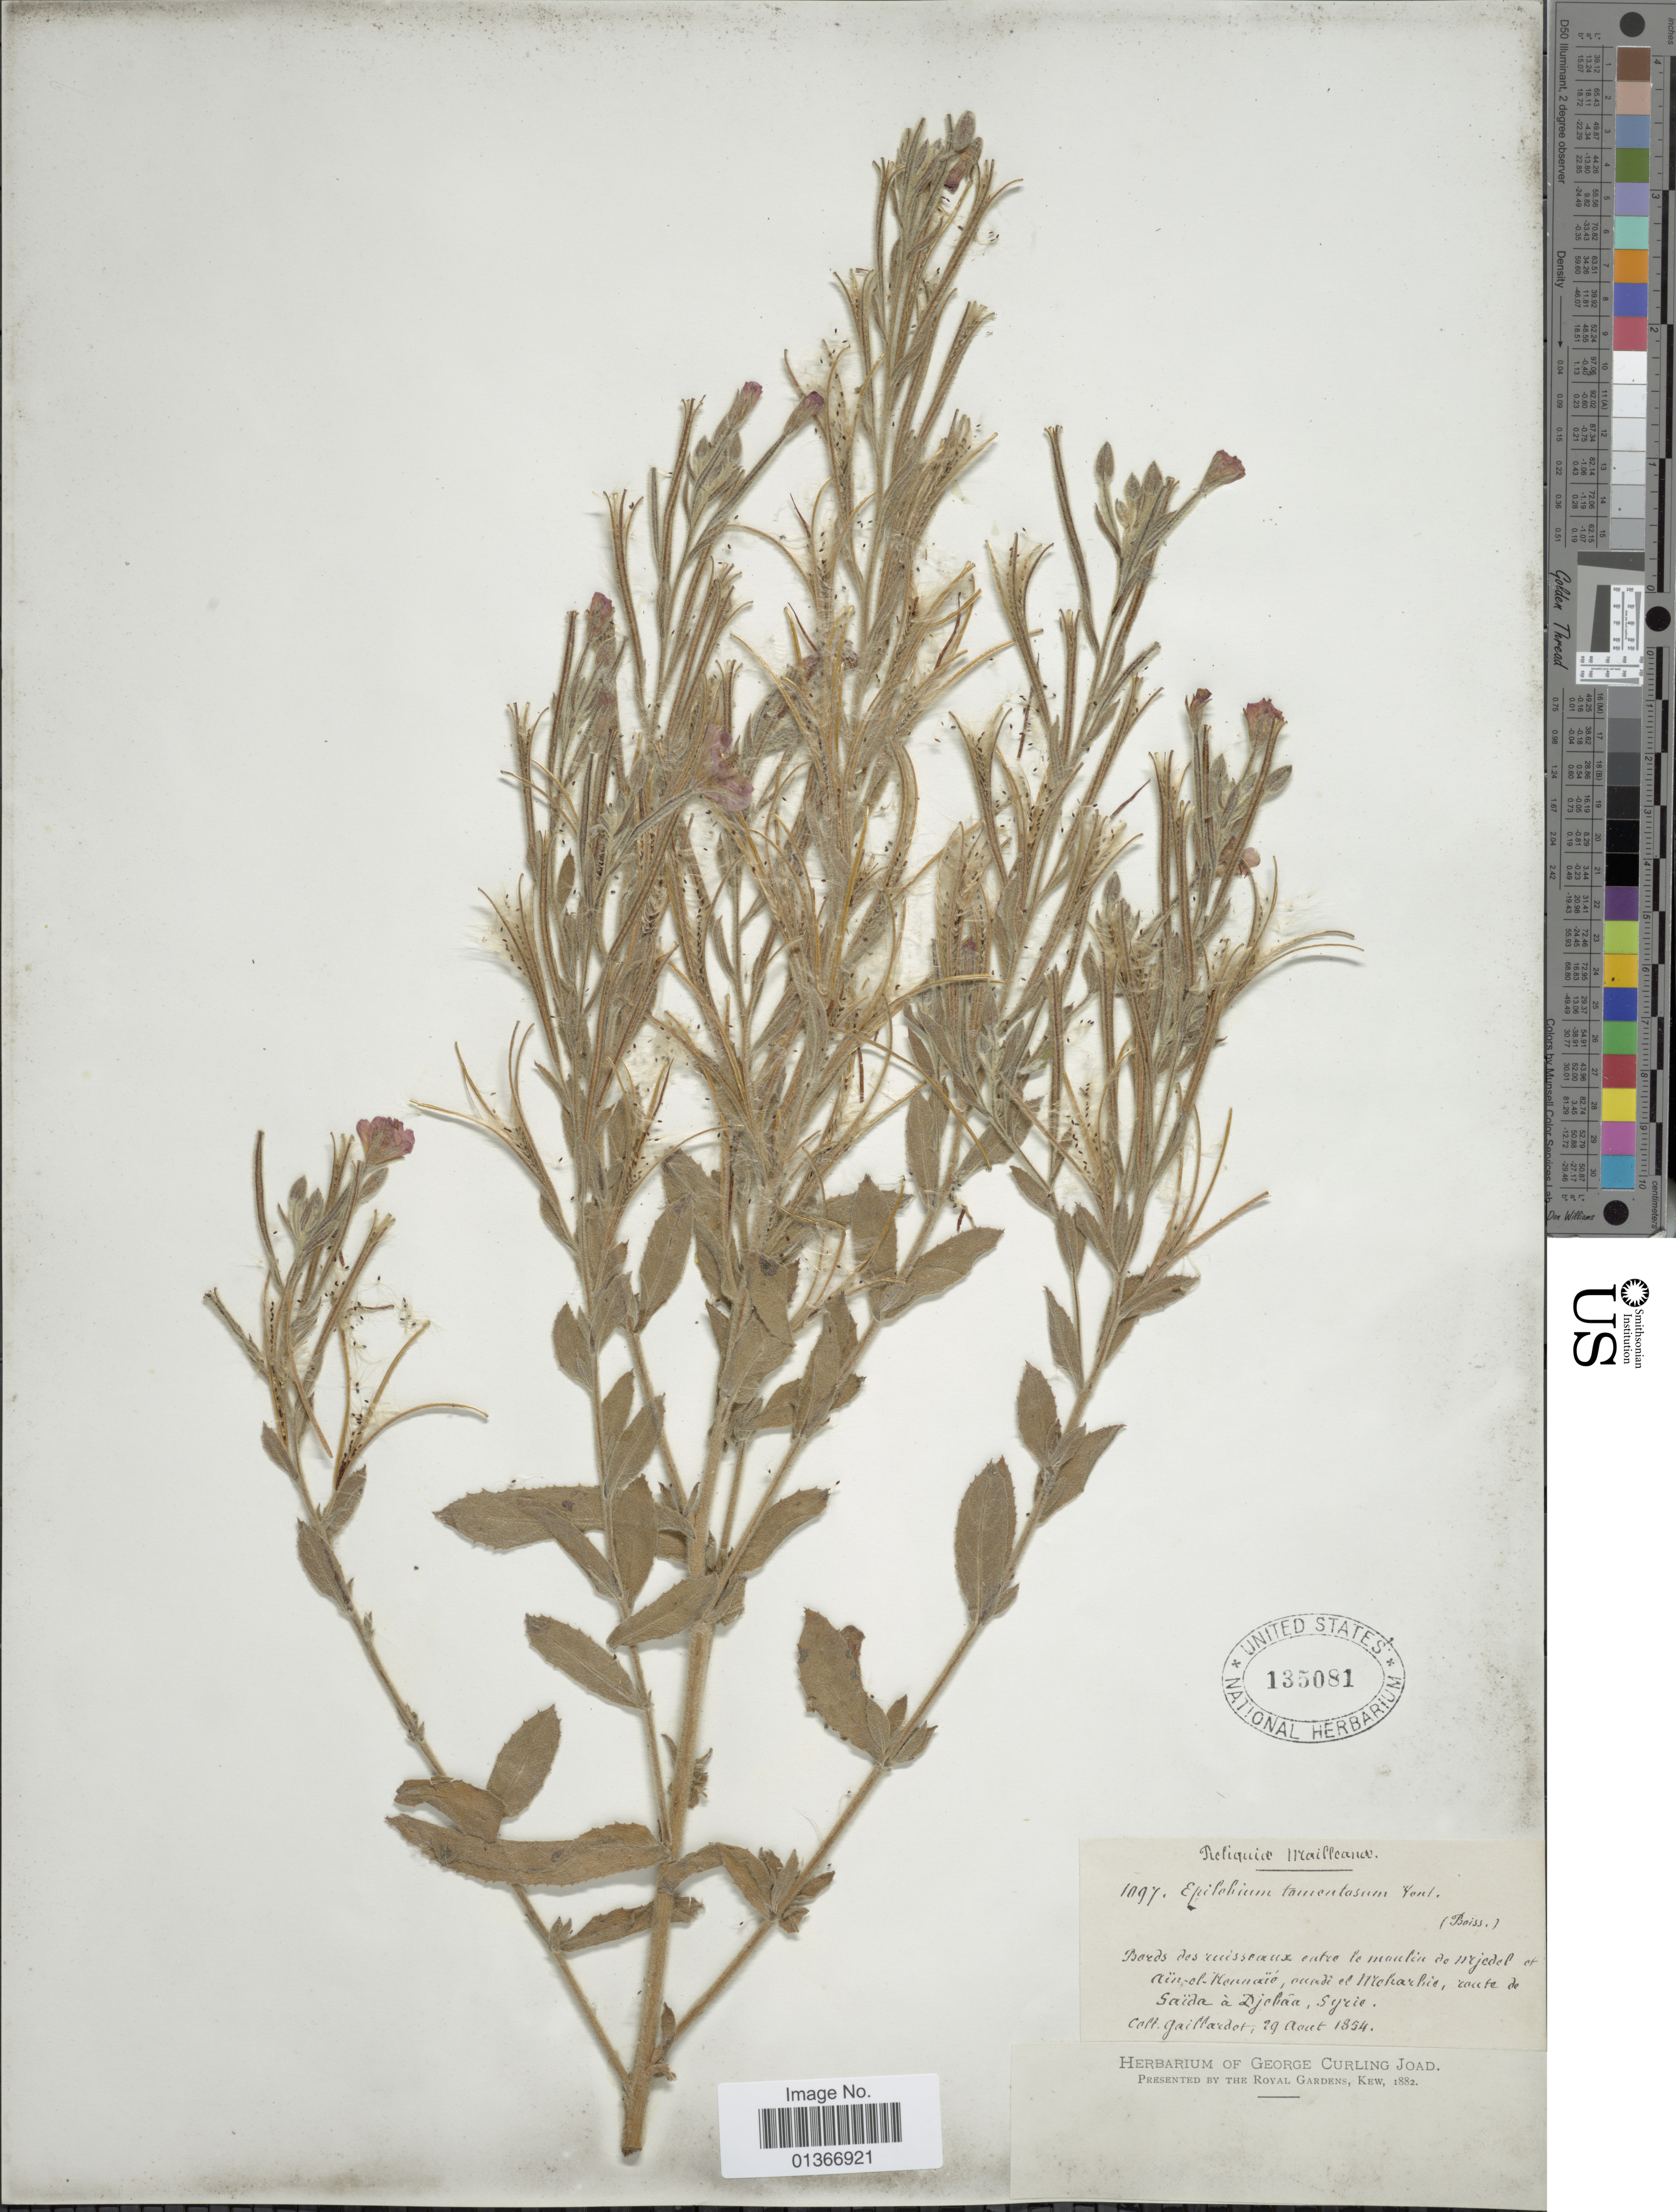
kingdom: Plantae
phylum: Tracheophyta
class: Magnoliopsida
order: Myrtales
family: Onagraceae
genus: Epilobium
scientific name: Epilobium hirsutum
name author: L.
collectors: Gaillardot, --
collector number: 1097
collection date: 1854-08-29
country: Syria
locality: Bords des ruisseaux entre le montia de Mrjedel et Ainol-Kevaine, oundi el Mcharbio, route de Saïde a Djebaa. [interpreted]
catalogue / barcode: US 135081